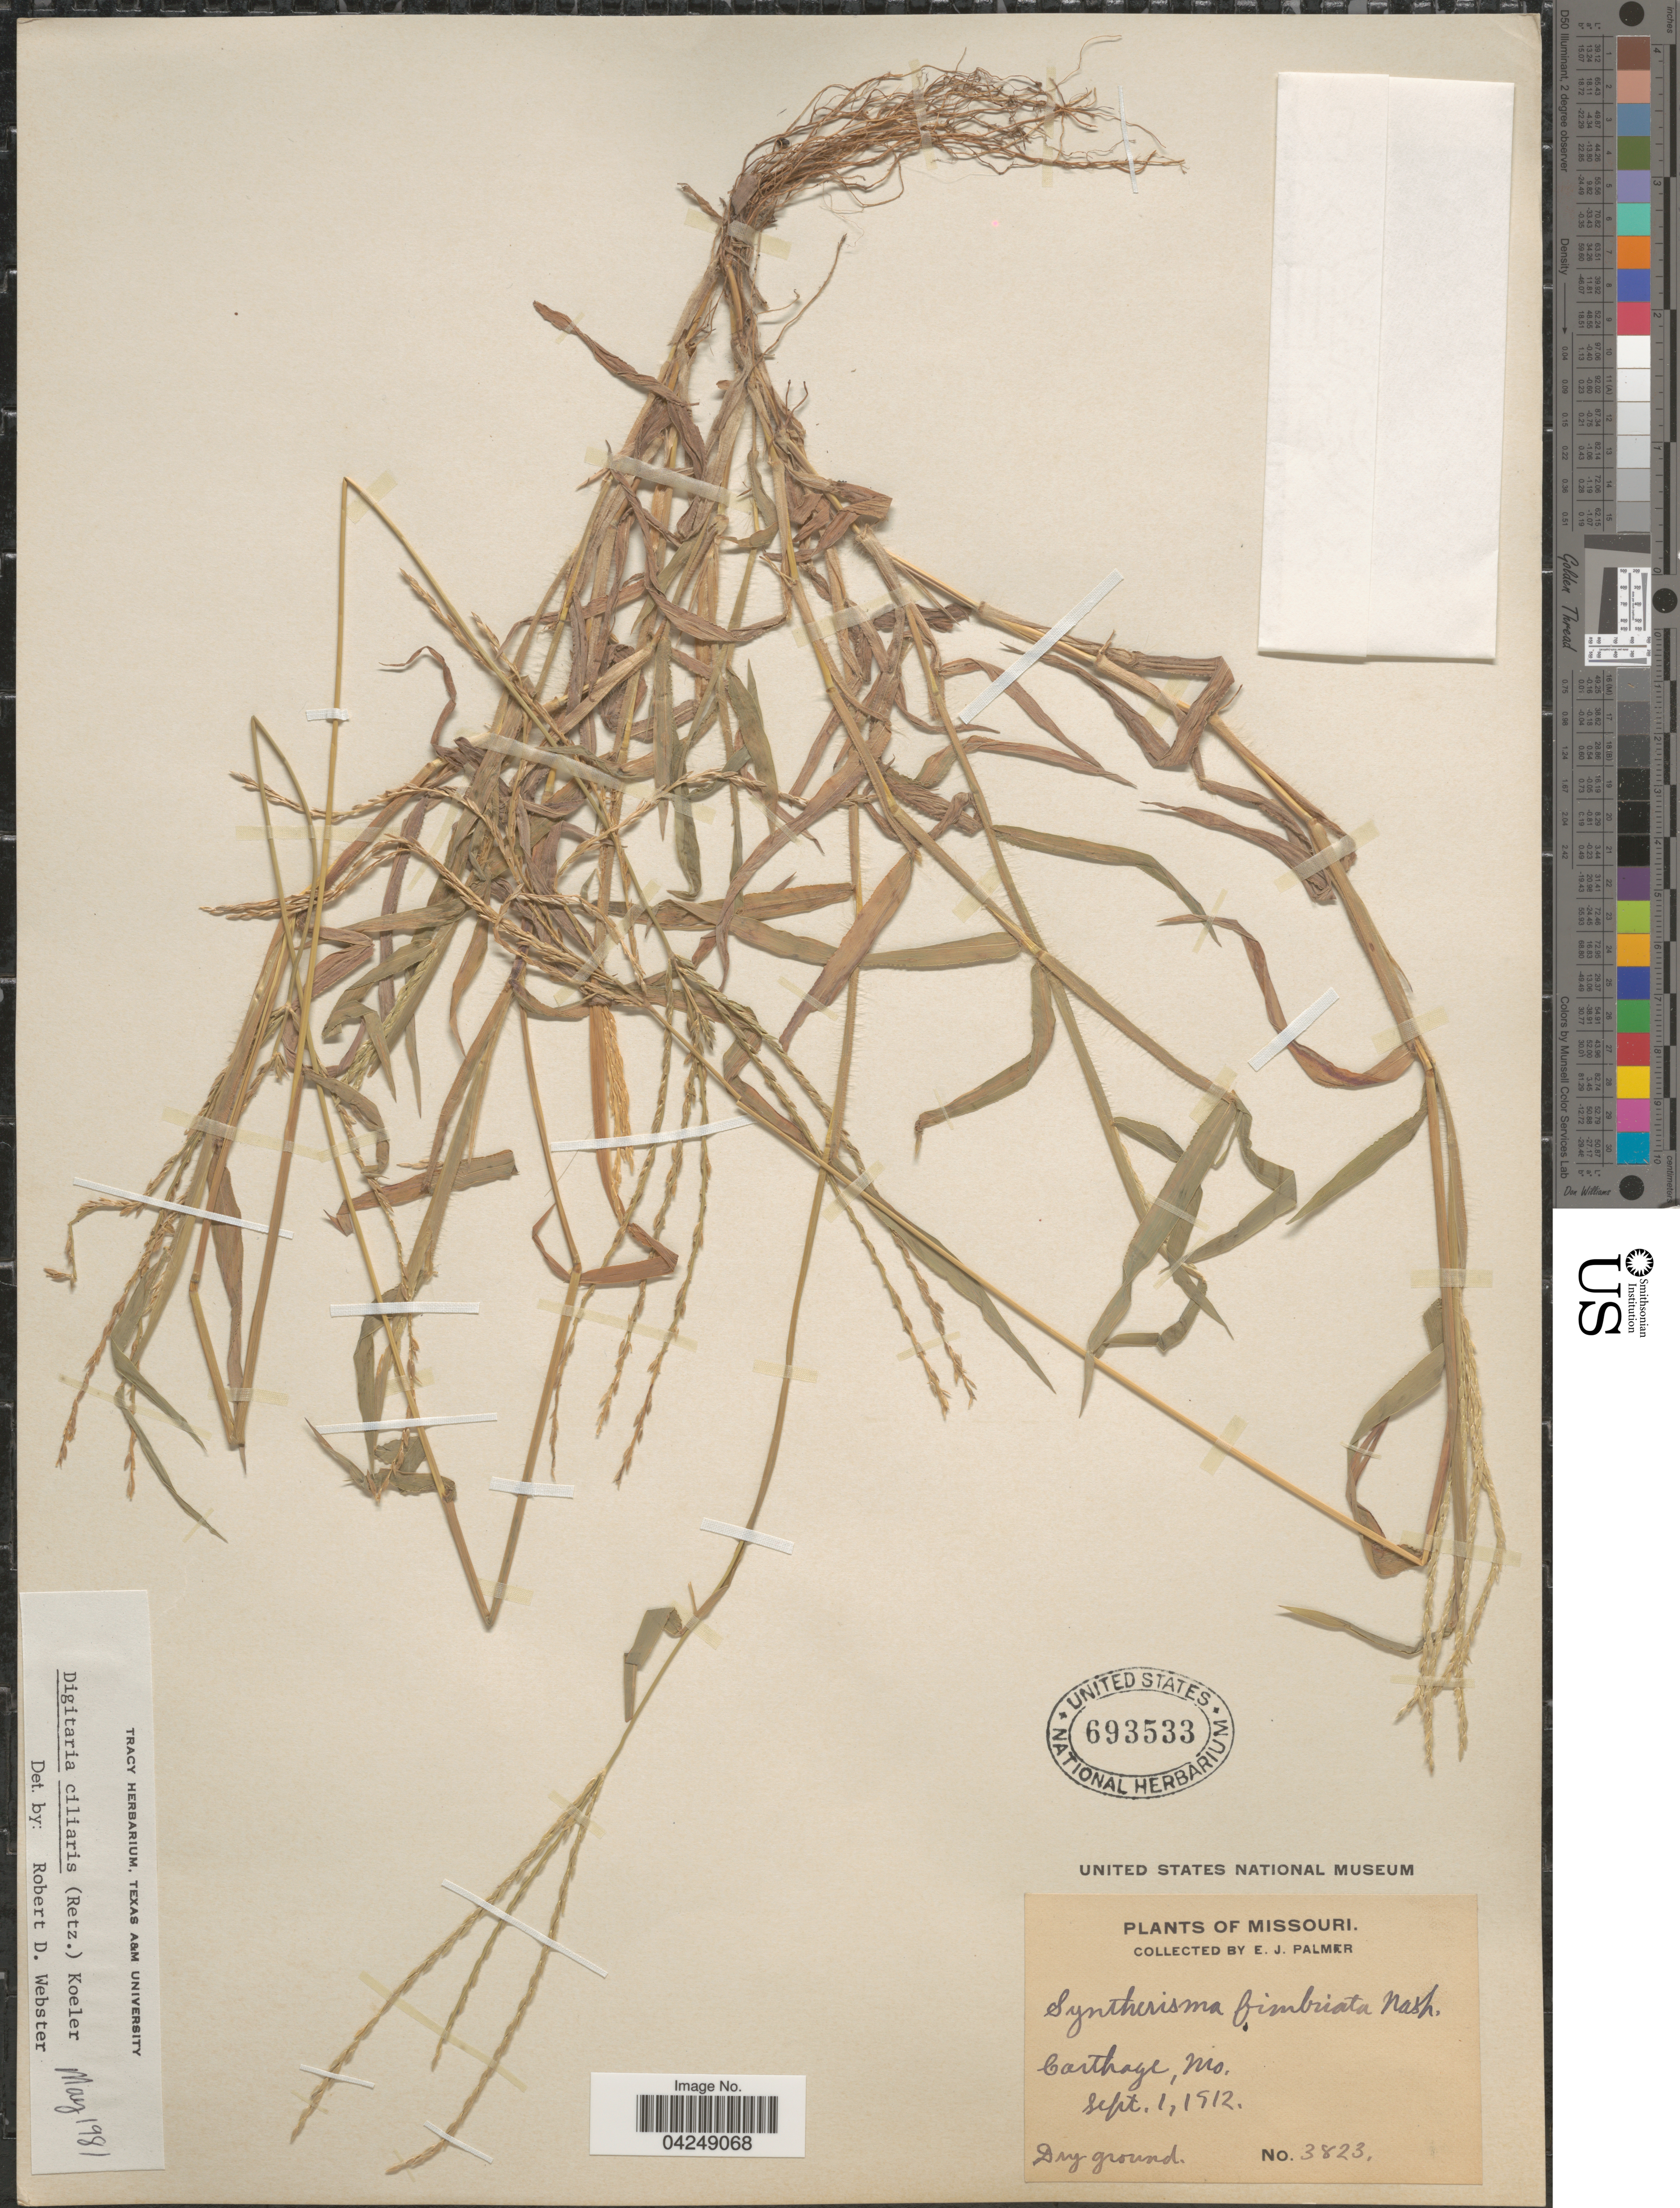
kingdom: Plantae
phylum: Tracheophyta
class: Liliopsida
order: Poales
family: Poaceae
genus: Digitaria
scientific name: Digitaria ciliaris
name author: (Retz.) Koeler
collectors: E. J. Palmer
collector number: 3823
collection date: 1912-09-01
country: United States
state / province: Missouri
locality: Carthage.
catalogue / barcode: US 693533